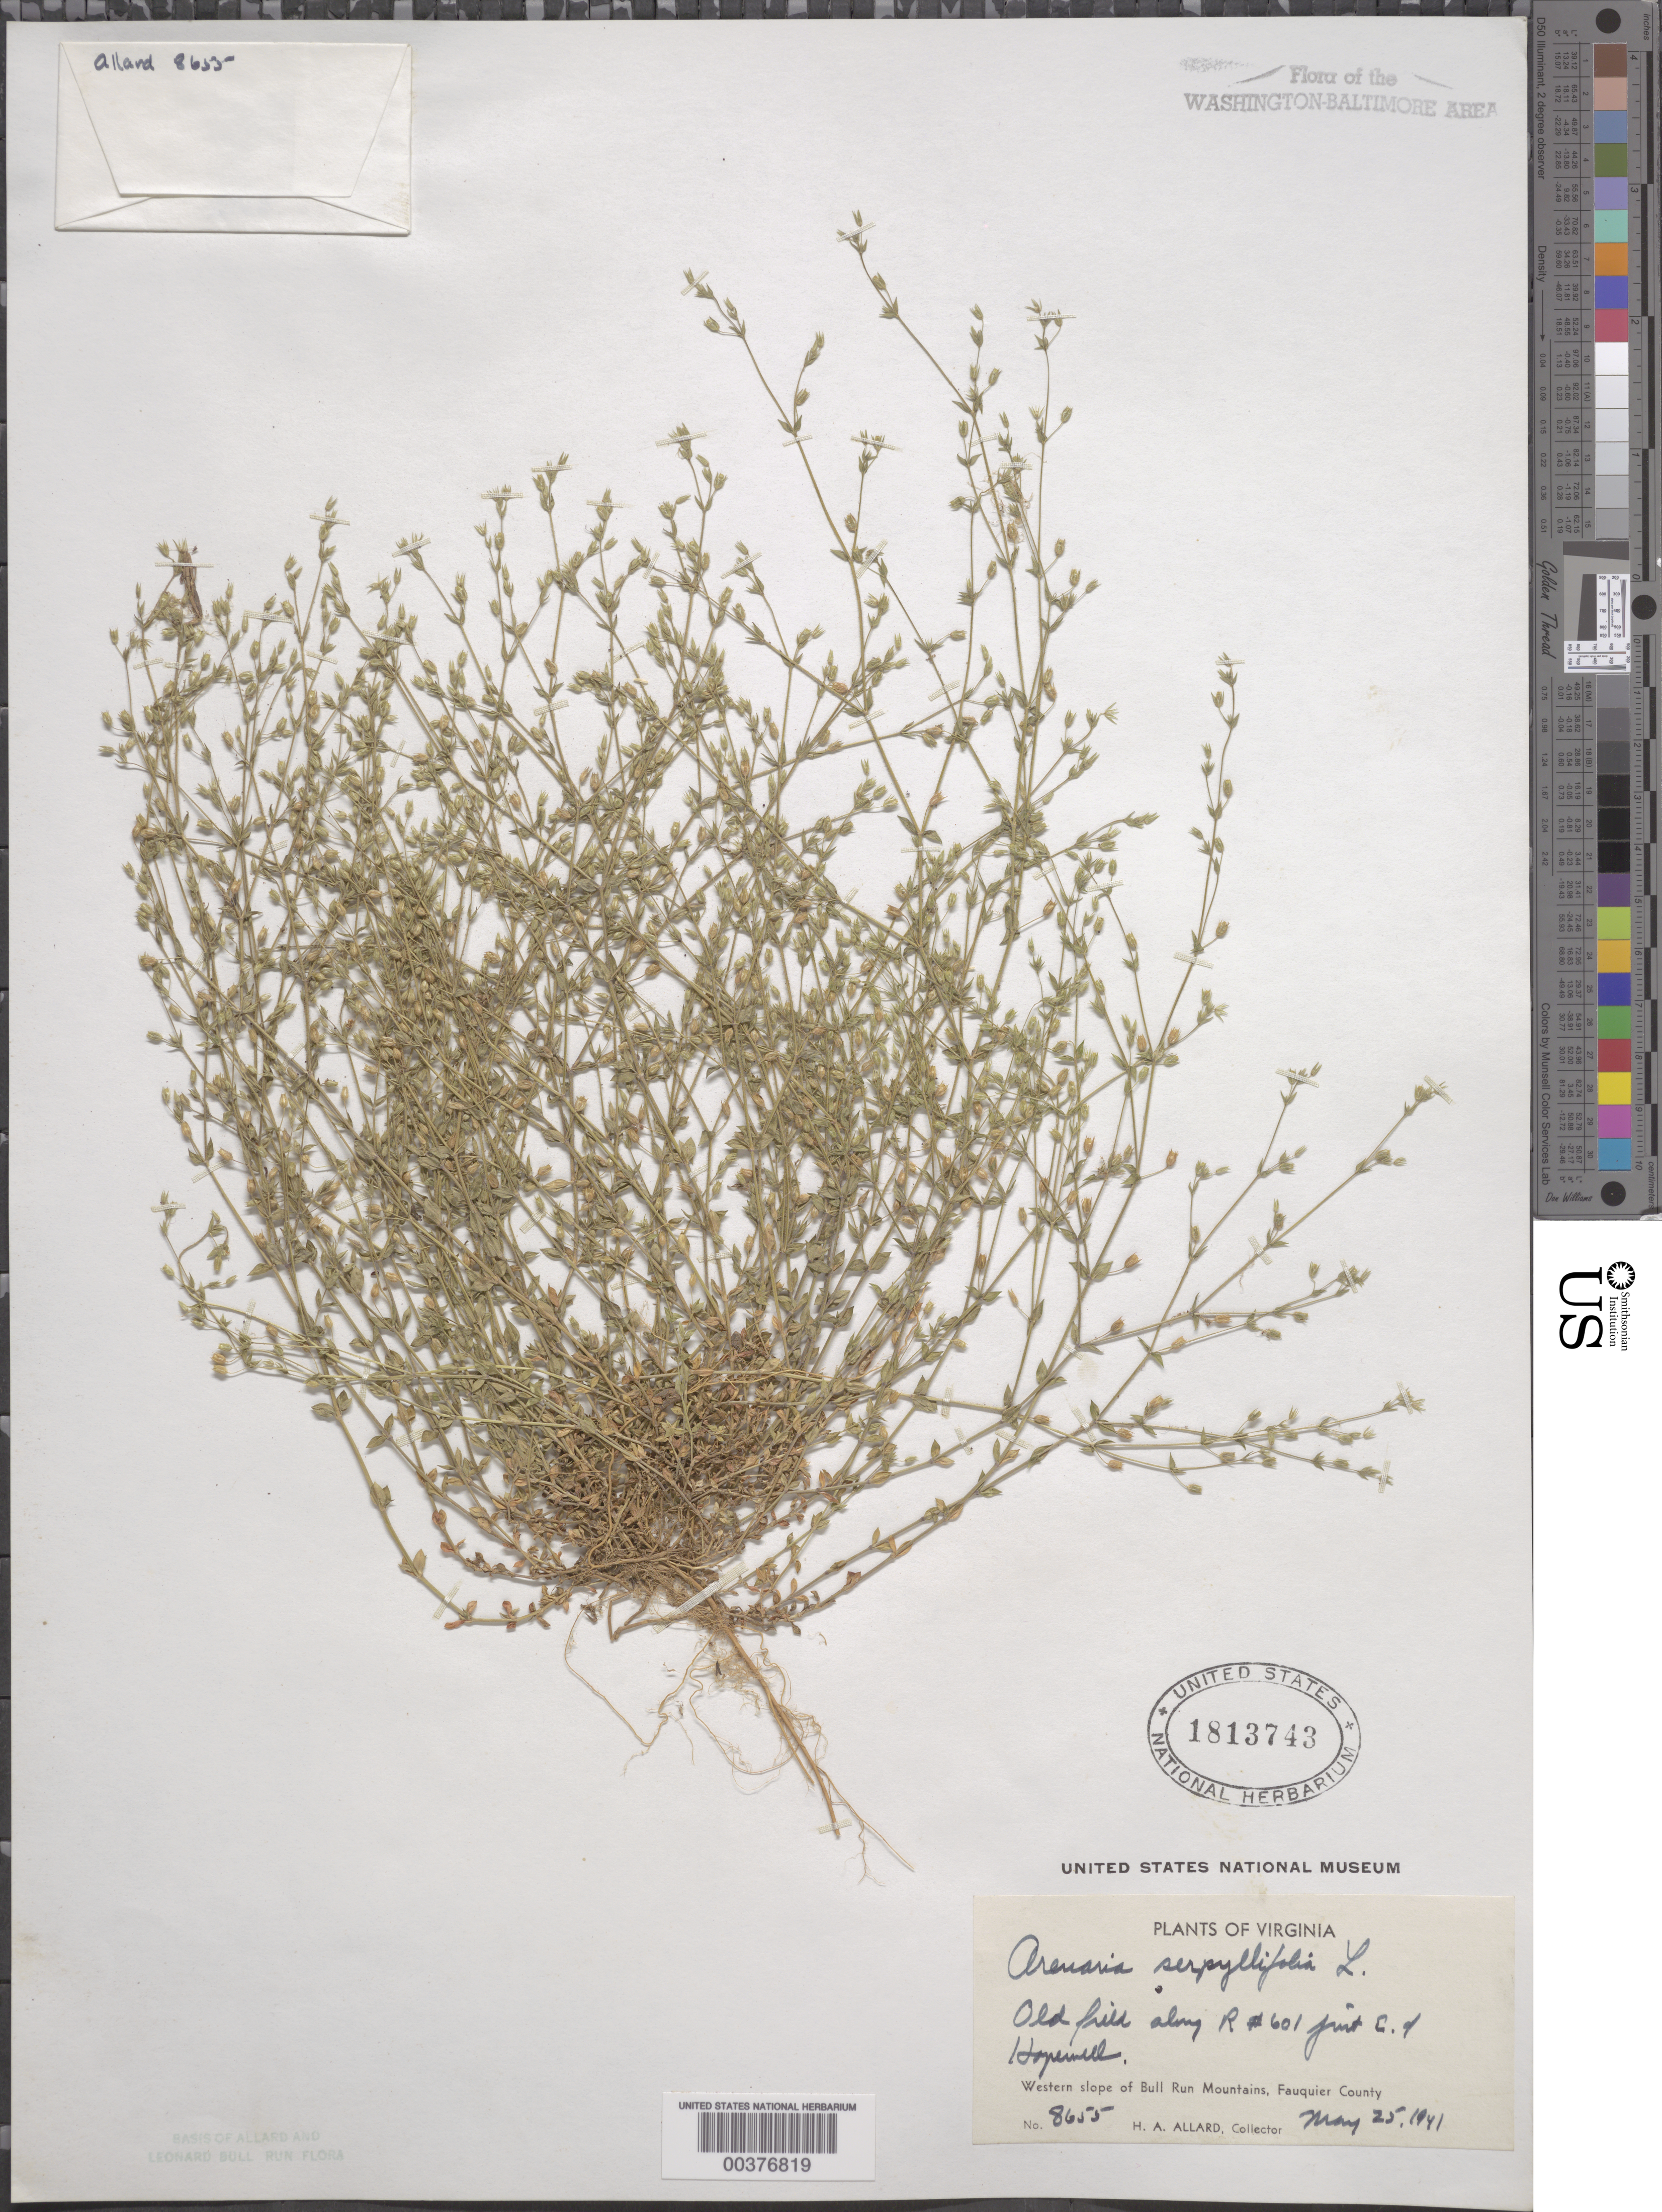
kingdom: Plantae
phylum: Tracheophyta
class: Magnoliopsida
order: Caryophyllales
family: Caryophyllaceae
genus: Arenaria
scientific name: Arenaria serpyllifolia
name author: L.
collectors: H. A. Allard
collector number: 8655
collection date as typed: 25 May 1941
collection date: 1941-05-25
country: United States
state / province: Virginia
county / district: Fauquier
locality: Route 601, east of Hopewell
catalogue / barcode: US 1813743